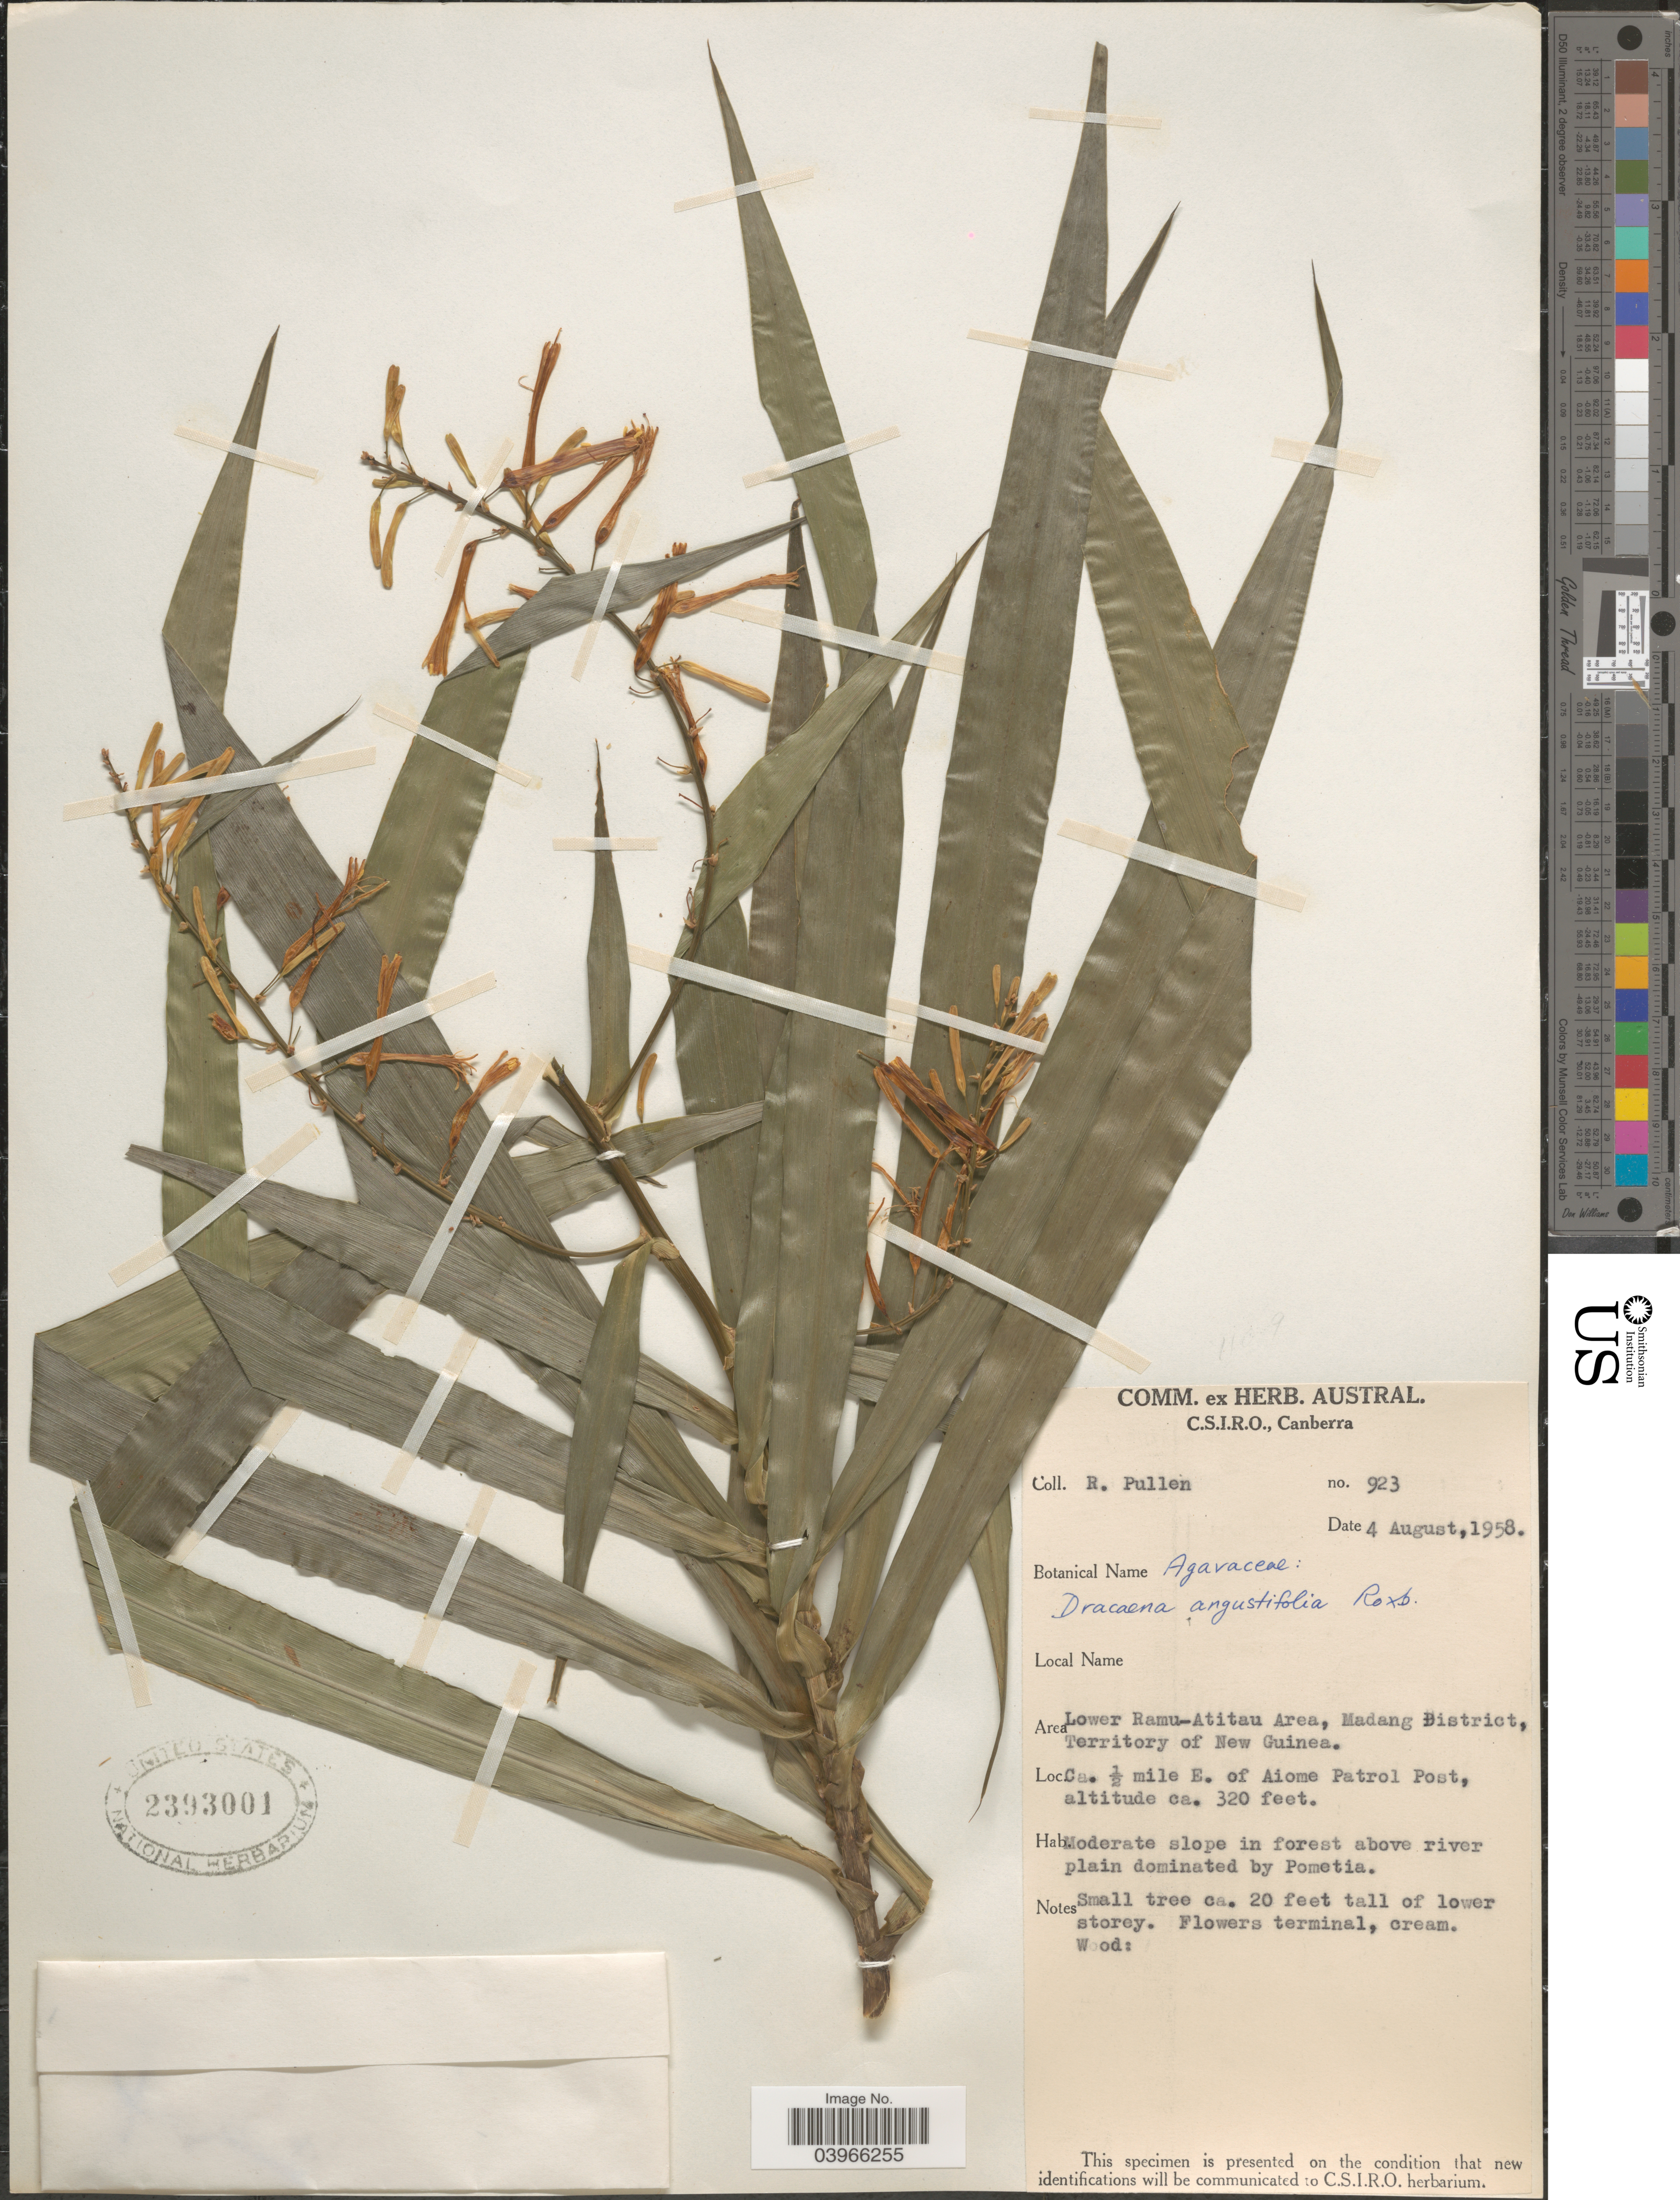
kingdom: Plantae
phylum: Tracheophyta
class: Liliopsida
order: Asparagales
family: Asparagaceae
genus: Dracaena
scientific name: Dracaena angustifolia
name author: (Medik.) Roxb.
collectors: R. Pullen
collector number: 923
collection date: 1958-08-04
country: Papua New Guinea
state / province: Madang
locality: Lower Ramu-Atitau Area, Madang District, Territory of New Guinea. Ca. ½ mile E. of Aiome Patrol Post.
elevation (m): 98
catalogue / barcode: US 2393001